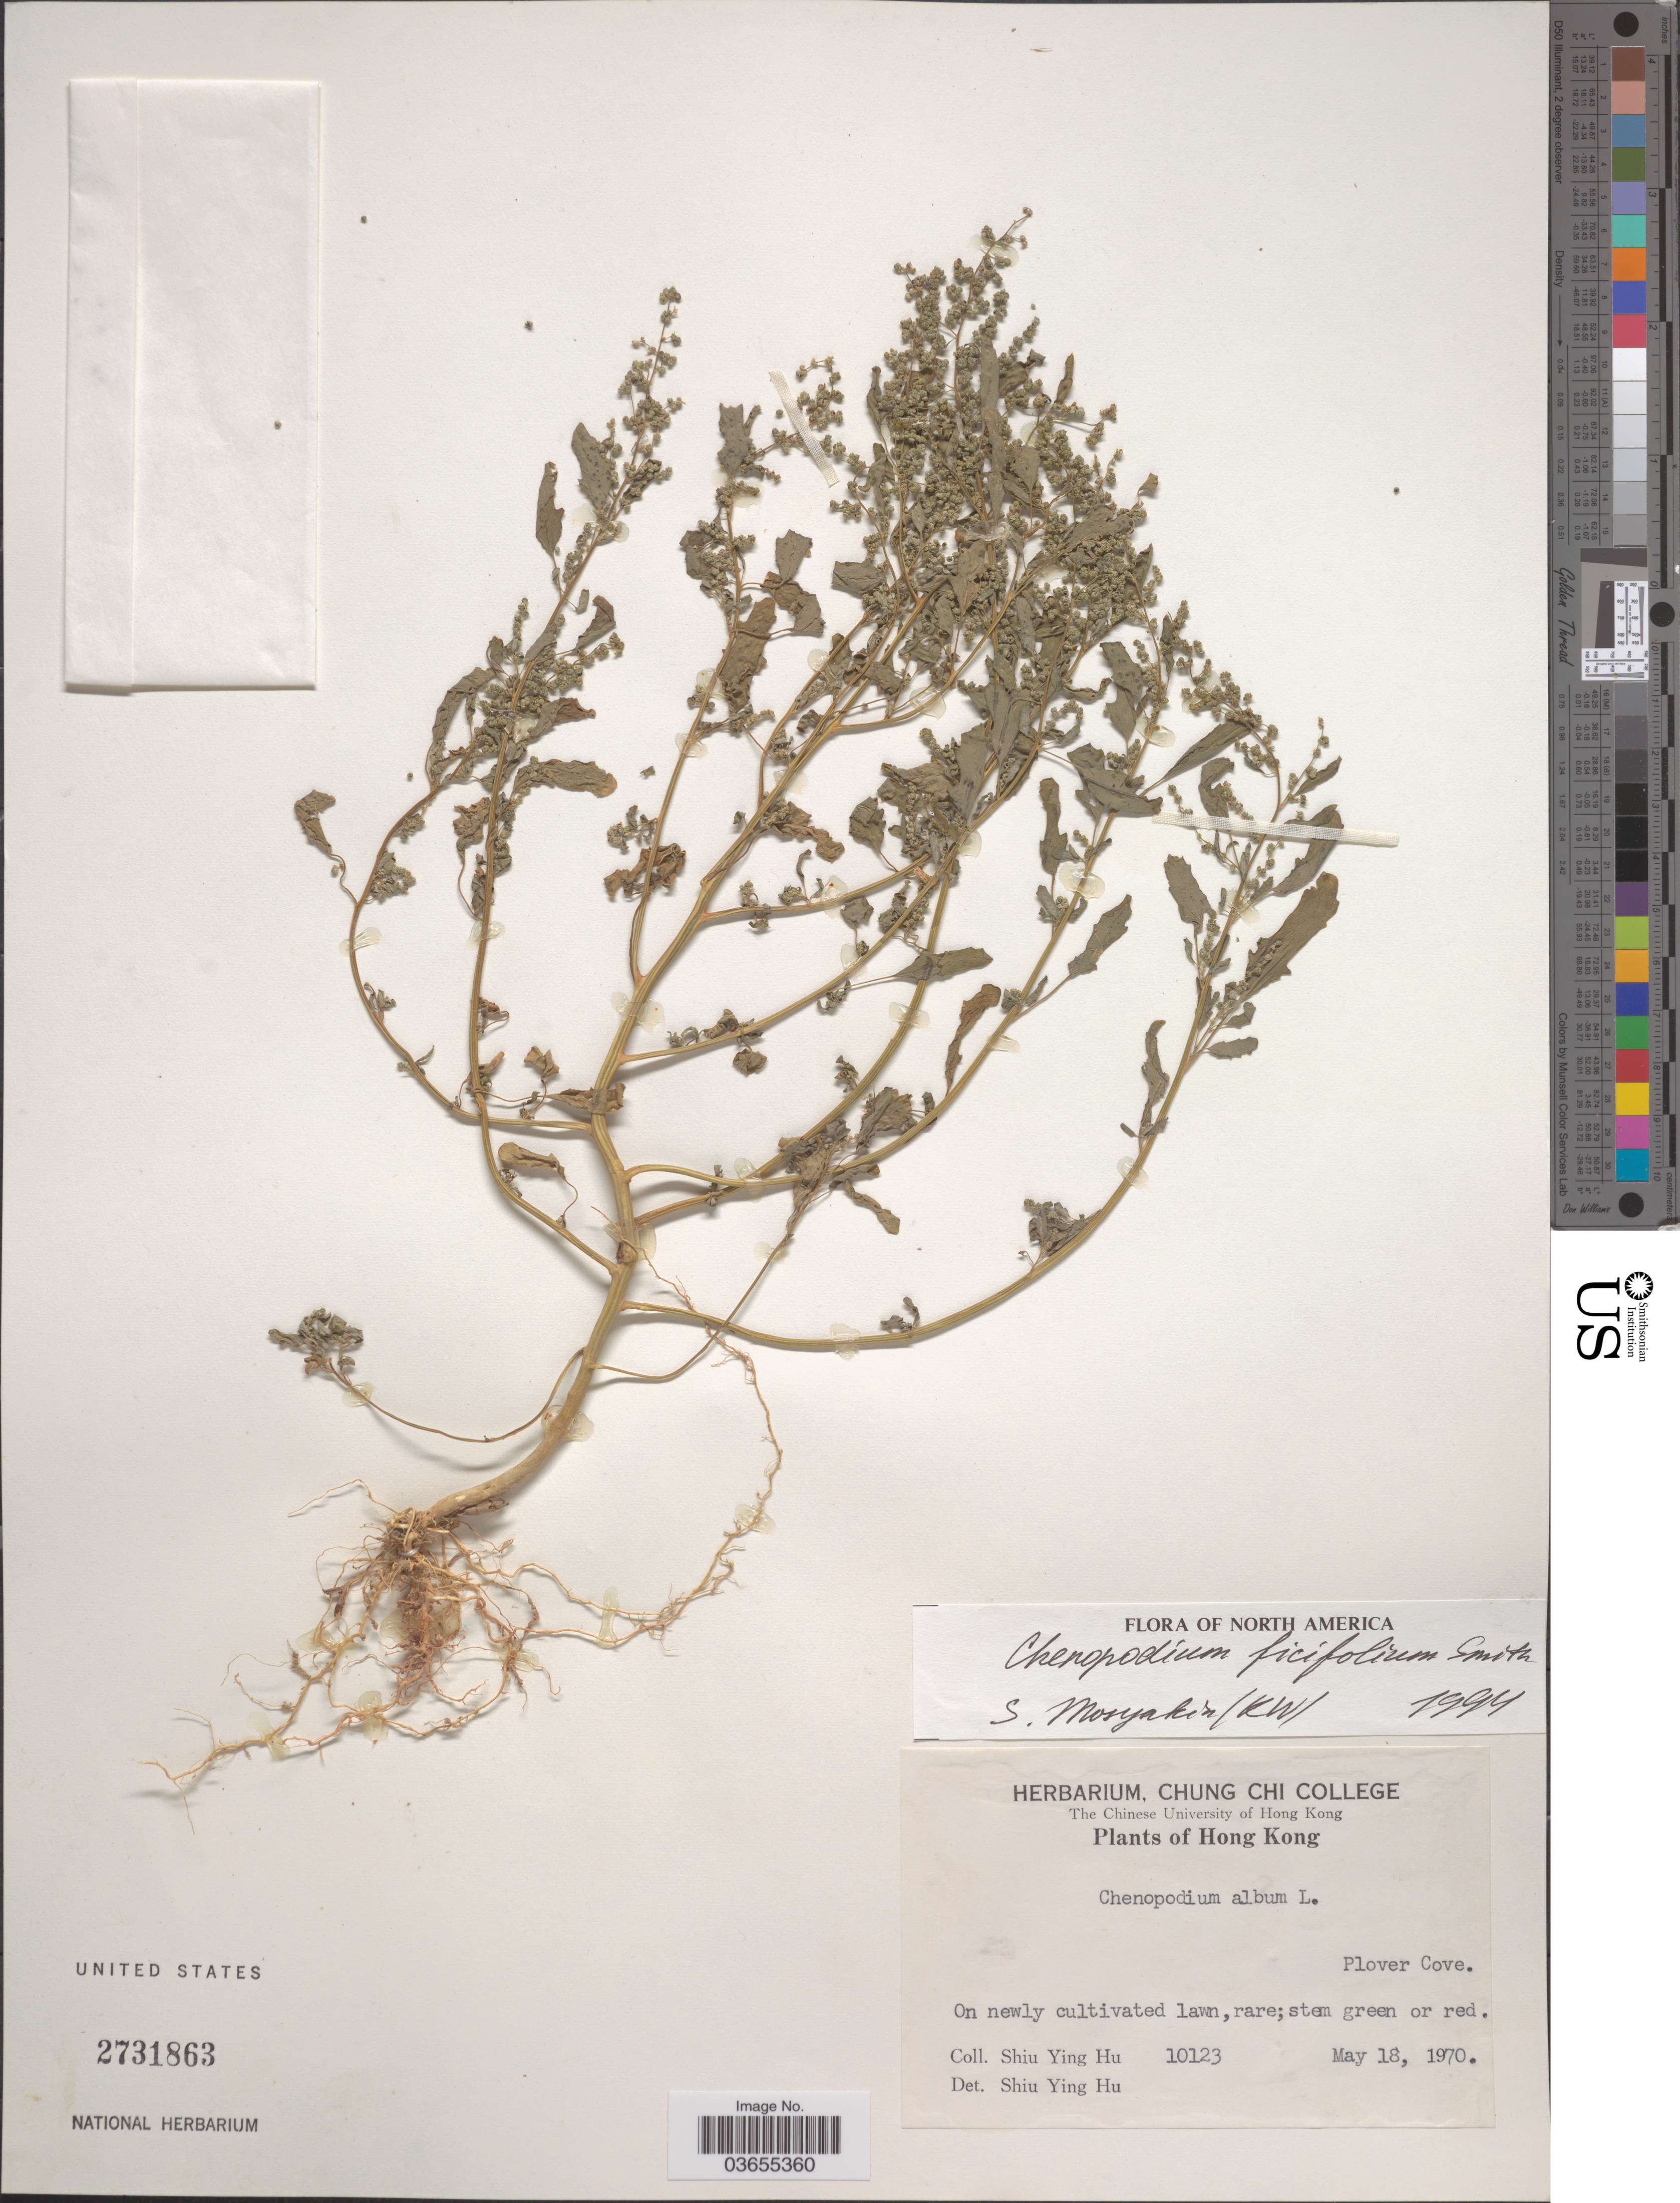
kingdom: Plantae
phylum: Tracheophyta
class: Magnoliopsida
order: Caryophyllales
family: Amaranthaceae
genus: Chenopodium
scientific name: Chenopodium ficifolium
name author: Sm.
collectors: S. Y. Hu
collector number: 10123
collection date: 1970-05-18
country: China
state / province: Hong Kong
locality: Plover Cove.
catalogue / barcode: US 2731863